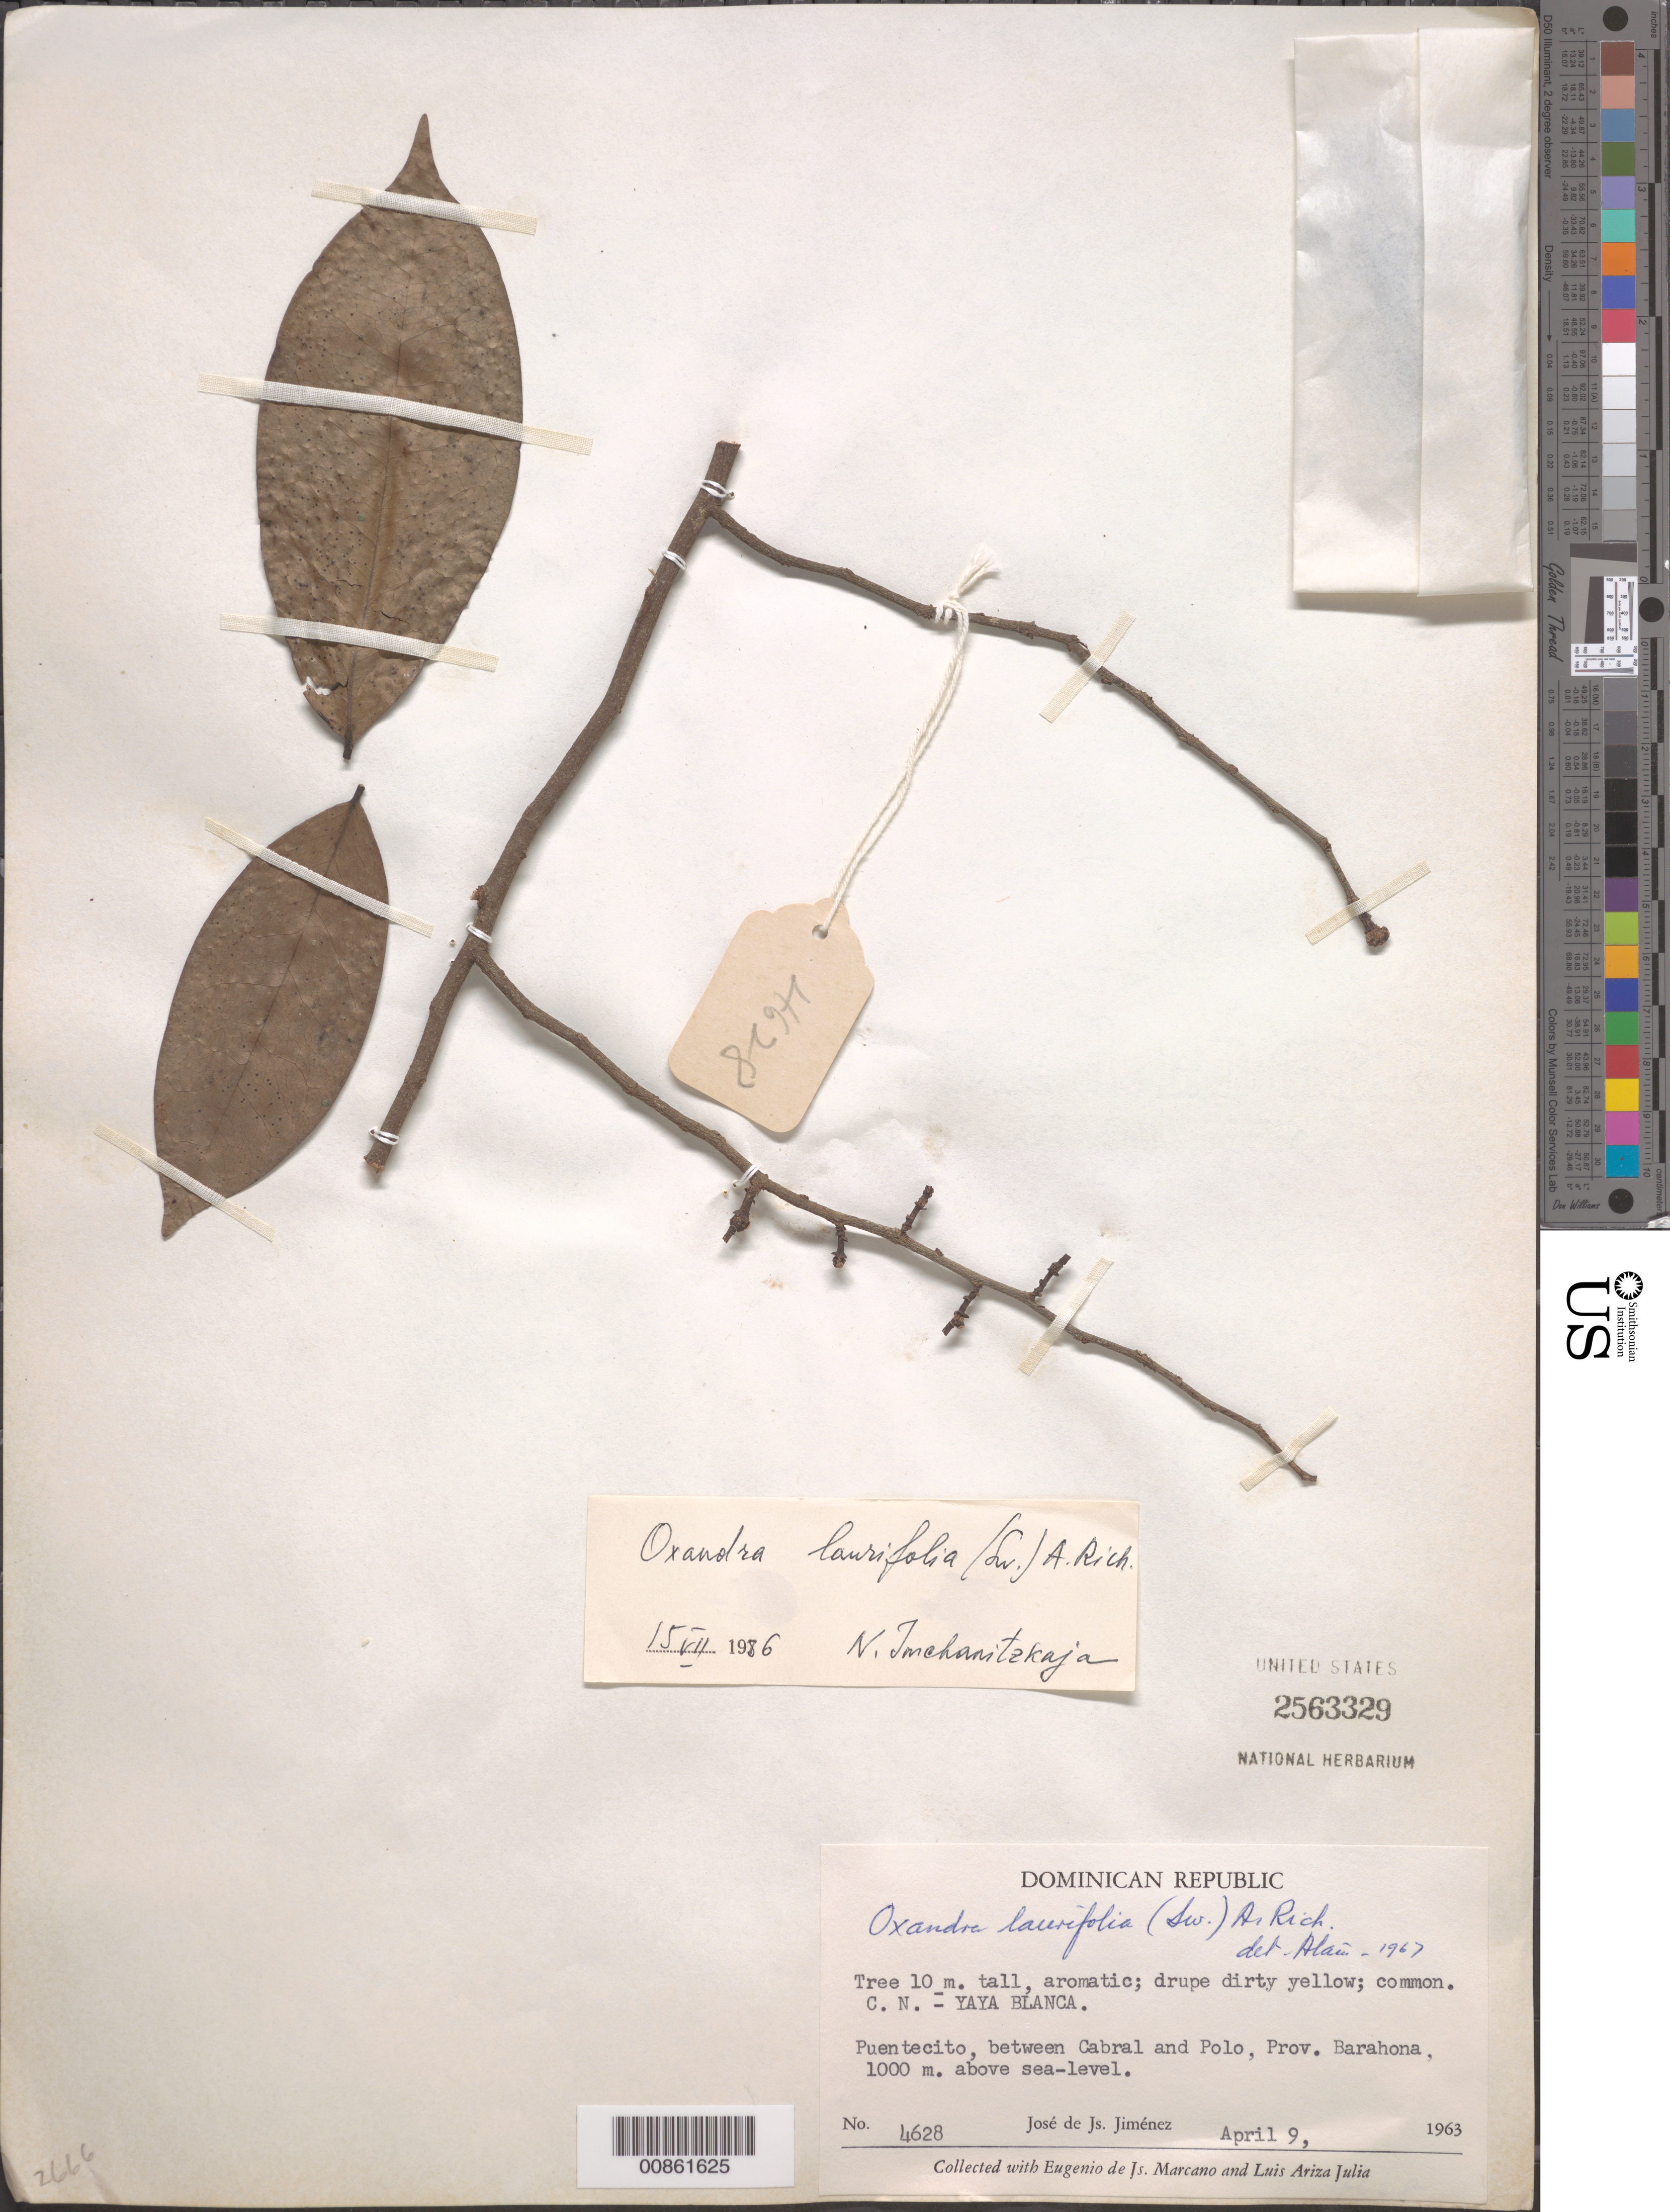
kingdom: Plantae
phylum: Tracheophyta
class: Magnoliopsida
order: Magnoliales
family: Annonaceae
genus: Oxandra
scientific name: Oxandra laurifolia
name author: (Sw.) A. Rich.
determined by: Imchanitzkaja, N.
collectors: J. J. Jiménez Almonte, E. J. Marcano F. & L. Ariza-Julia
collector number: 4628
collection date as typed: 09 Apr 1963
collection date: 1963-04-09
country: Dominican Republic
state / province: Barahona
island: Hispaniola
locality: Puentecito, between Cabral and Polo.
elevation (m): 1000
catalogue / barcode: US 2563329